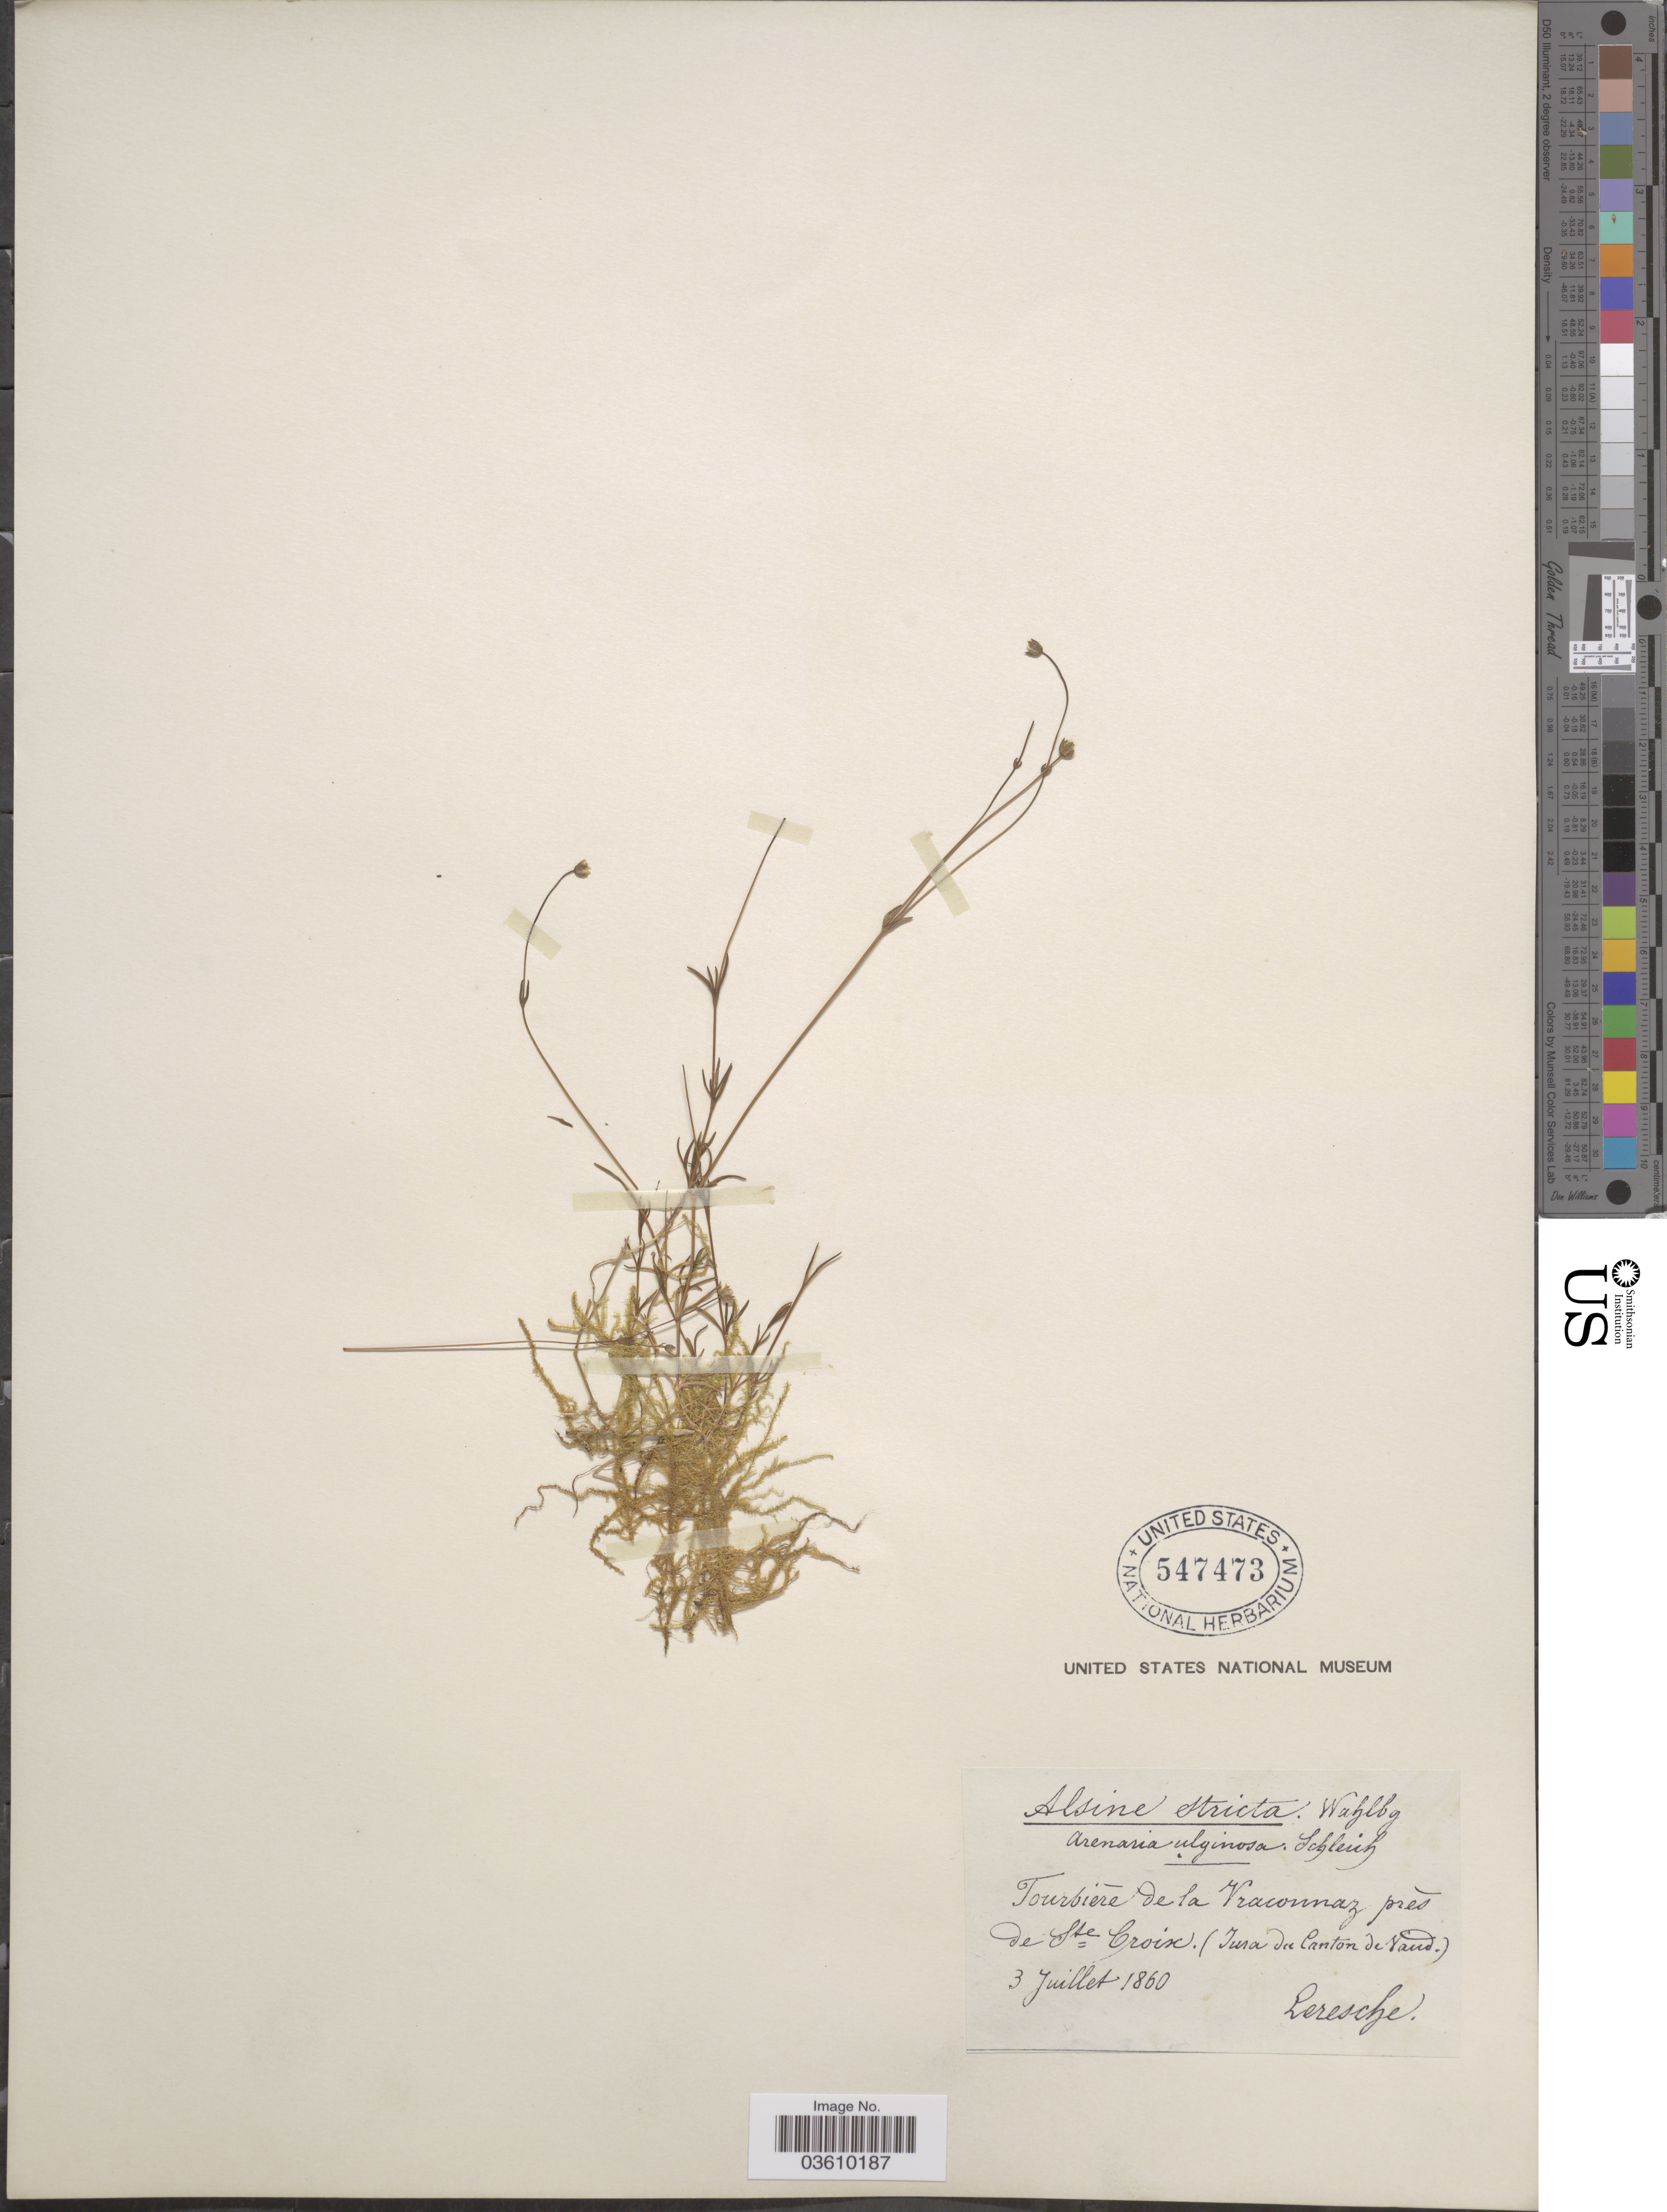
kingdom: Plantae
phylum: Tracheophyta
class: Magnoliopsida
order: Caryophyllales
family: Caryophyllaceae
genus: Stellaria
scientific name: Stellaria stricta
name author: Richardson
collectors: Leresche, --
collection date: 1860-07-03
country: Switzerland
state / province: Vaud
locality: Tourbiére de la Vraconnaz prés de Ste. Croix. (Jura du Canton de Vaud.)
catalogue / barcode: US 547473